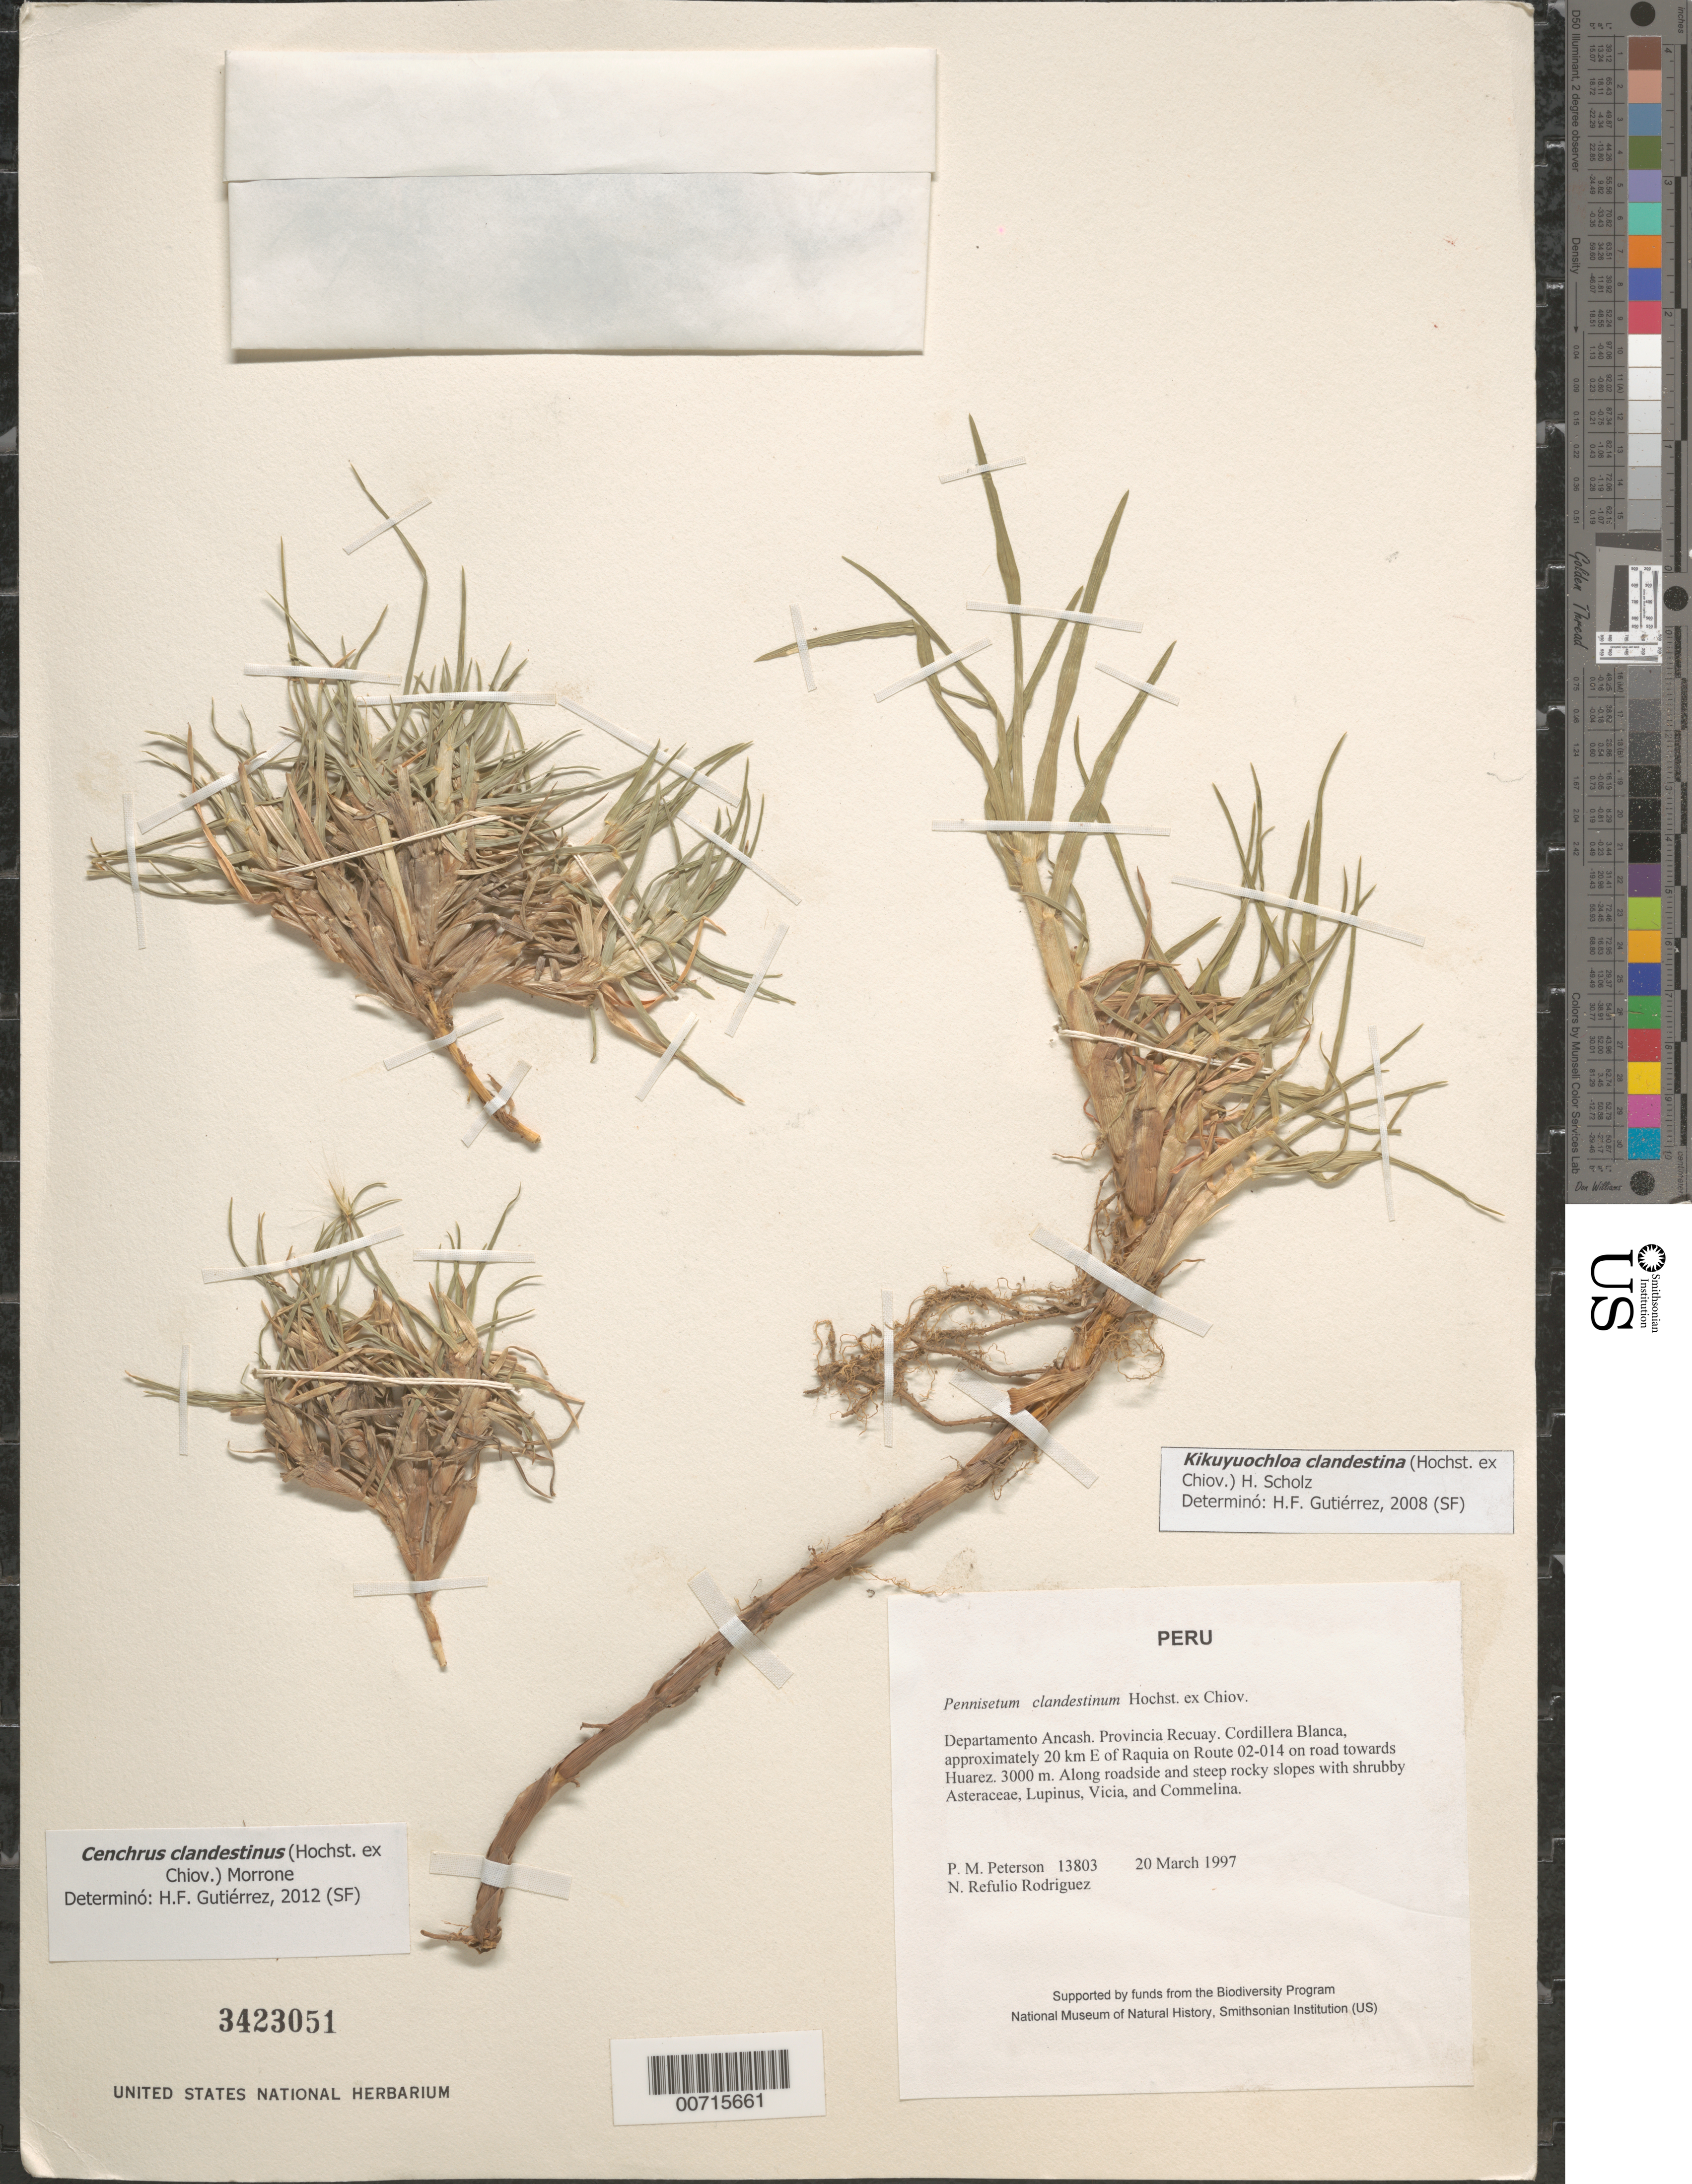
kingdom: Plantae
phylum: Tracheophyta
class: Liliopsida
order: Poales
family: Poaceae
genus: Cenchrus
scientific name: Cenchrus clandestinus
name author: (Hochst. & Chiov.) Morrone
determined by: Gutiérrez, H. F.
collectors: P. M. Peterson & N. Refulio-Rodríguez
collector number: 13803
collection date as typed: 20 Mar 1997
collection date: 1997-03-20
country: Peru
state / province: Ancash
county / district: Recuay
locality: Cordillera Blanca, approximately 20 km E of Raquia on Route 02-014 on road towards Huarez.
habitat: Along roadside and steep rocky slopes with shruby Asteraceae, Lupinus, Vicia, and Commelina.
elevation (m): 3000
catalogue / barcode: US 3423051